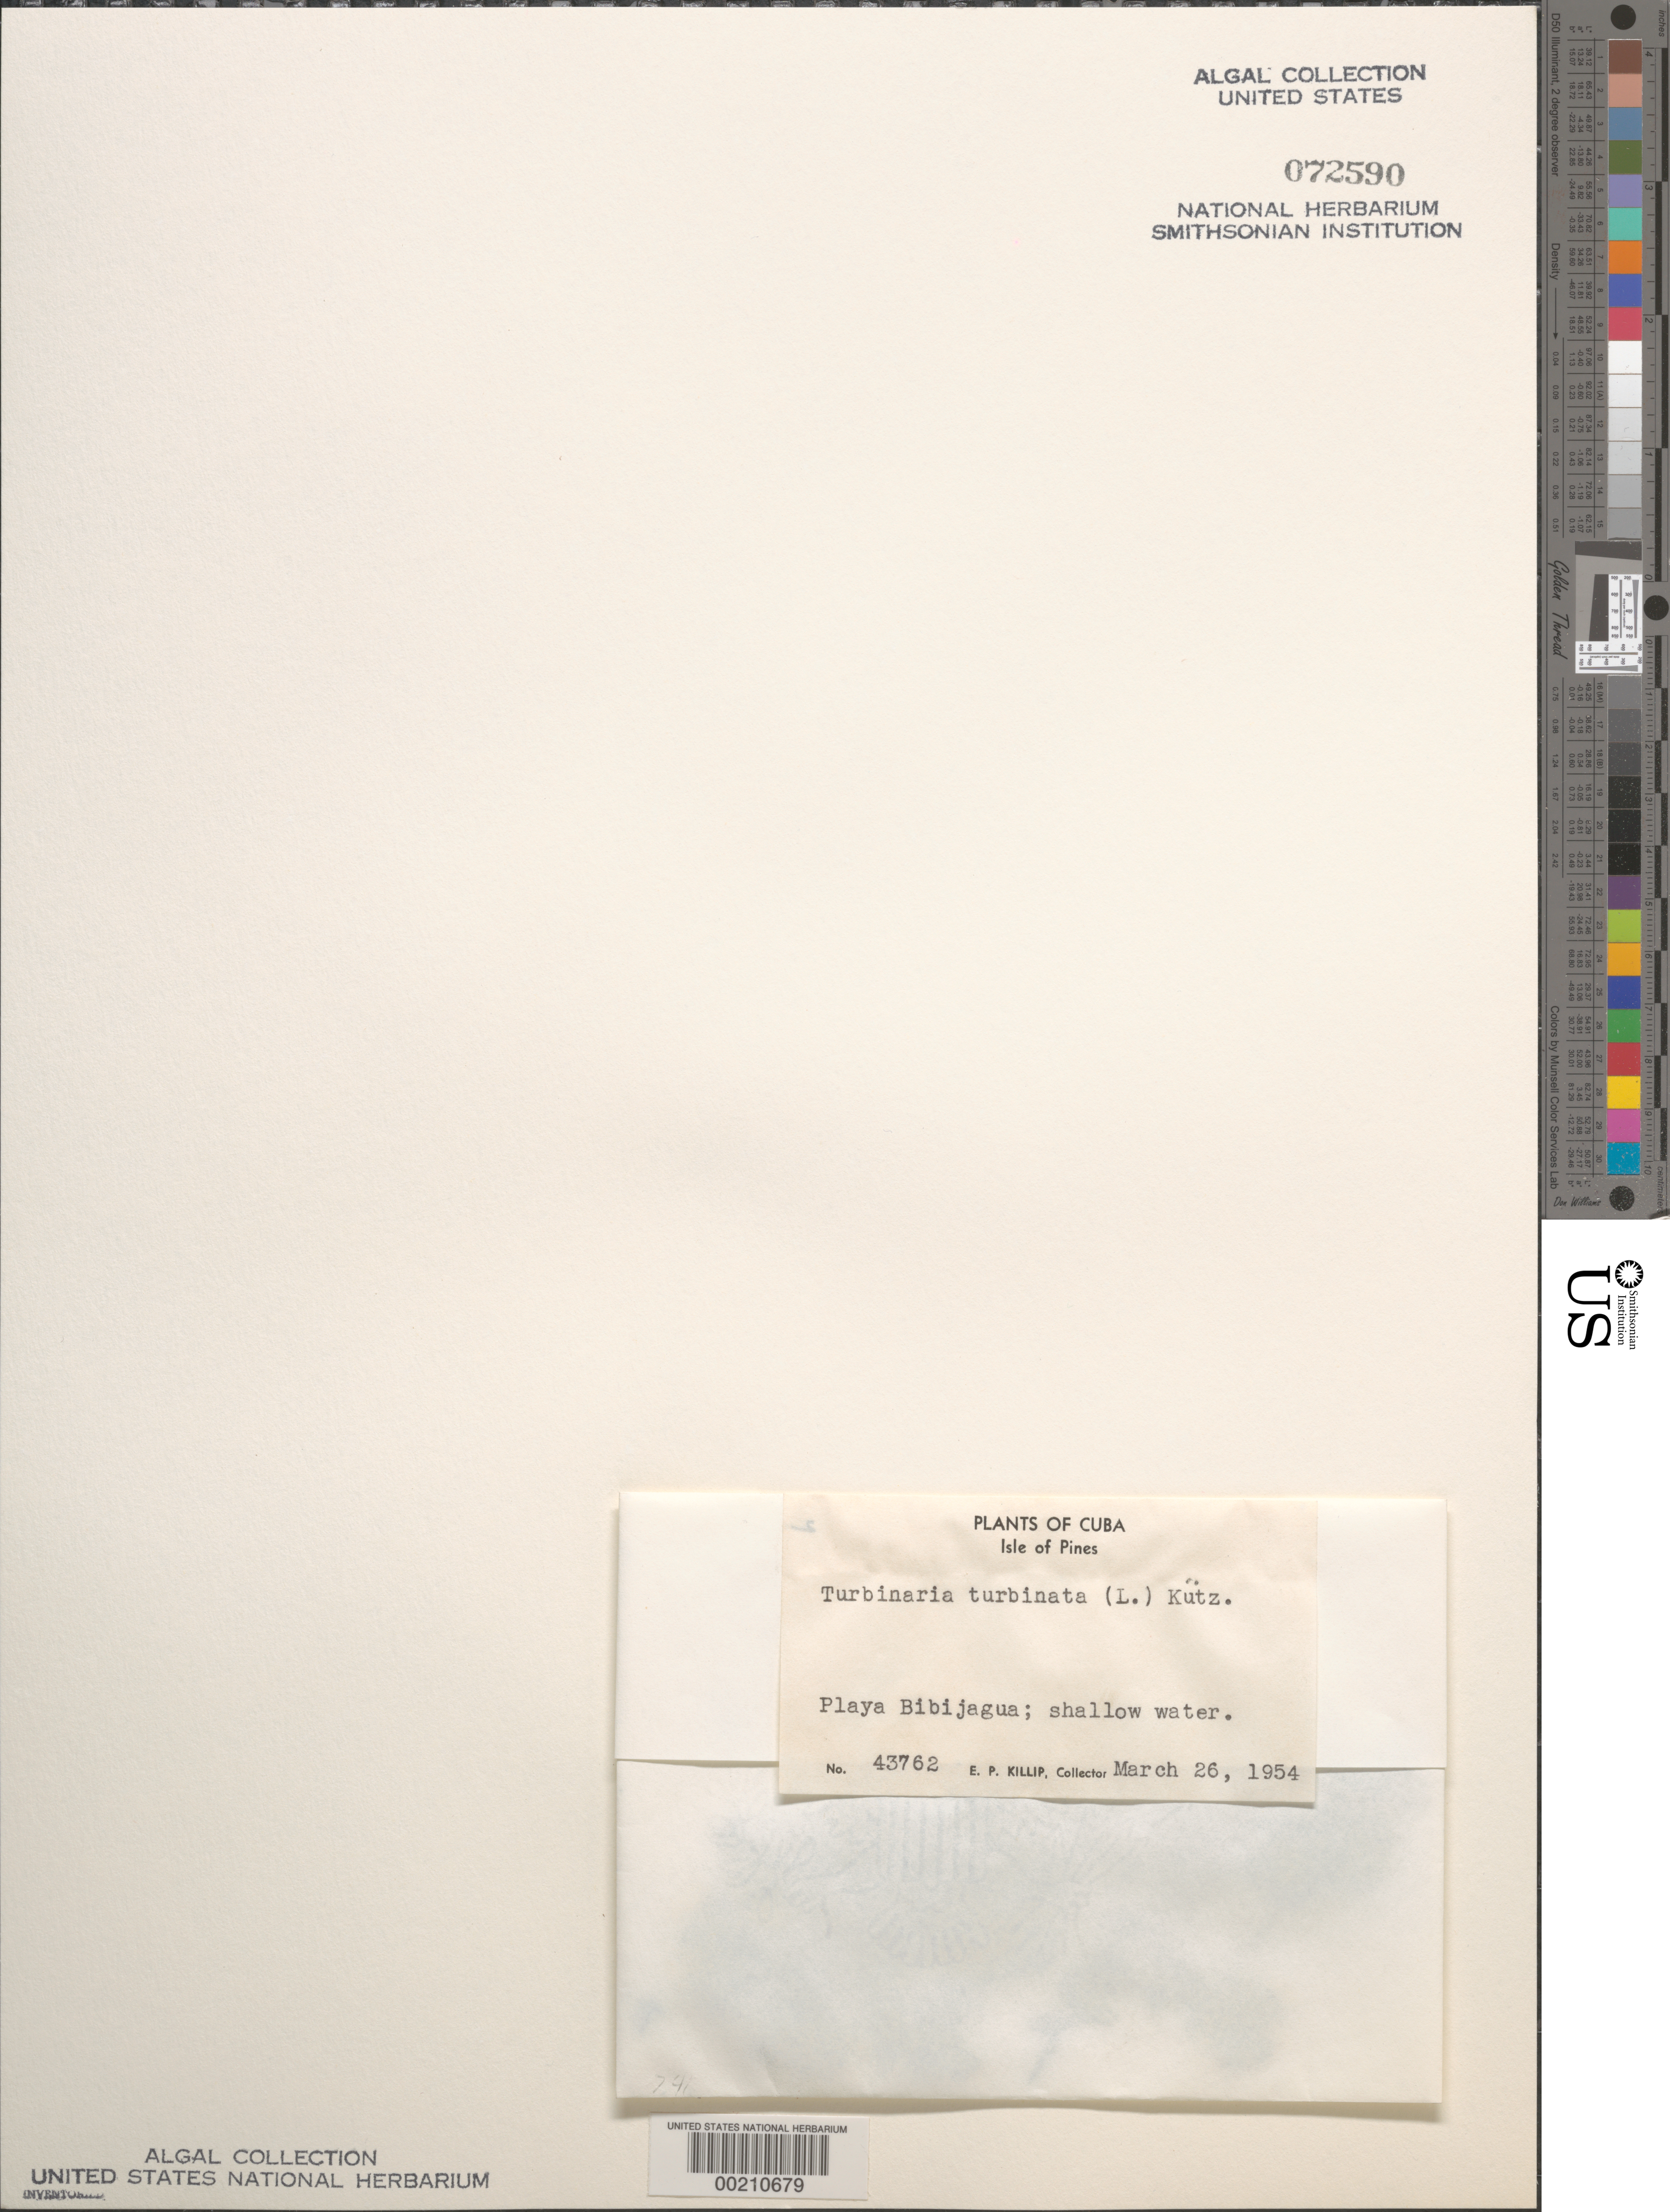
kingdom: Chromista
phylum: Ochrophyta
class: Phaeophyceae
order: Fucales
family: Sargassaceae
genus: Turbinaria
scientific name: Turbinaria turbinata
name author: (L.) Kuntze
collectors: E. P. Killip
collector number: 43762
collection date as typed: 26 Mar 1954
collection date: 1954-03-26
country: Cuba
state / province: Isla de la Juventud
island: Isla de la Juventud (Isle of Pines)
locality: Playa Bibijagua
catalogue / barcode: US 72590